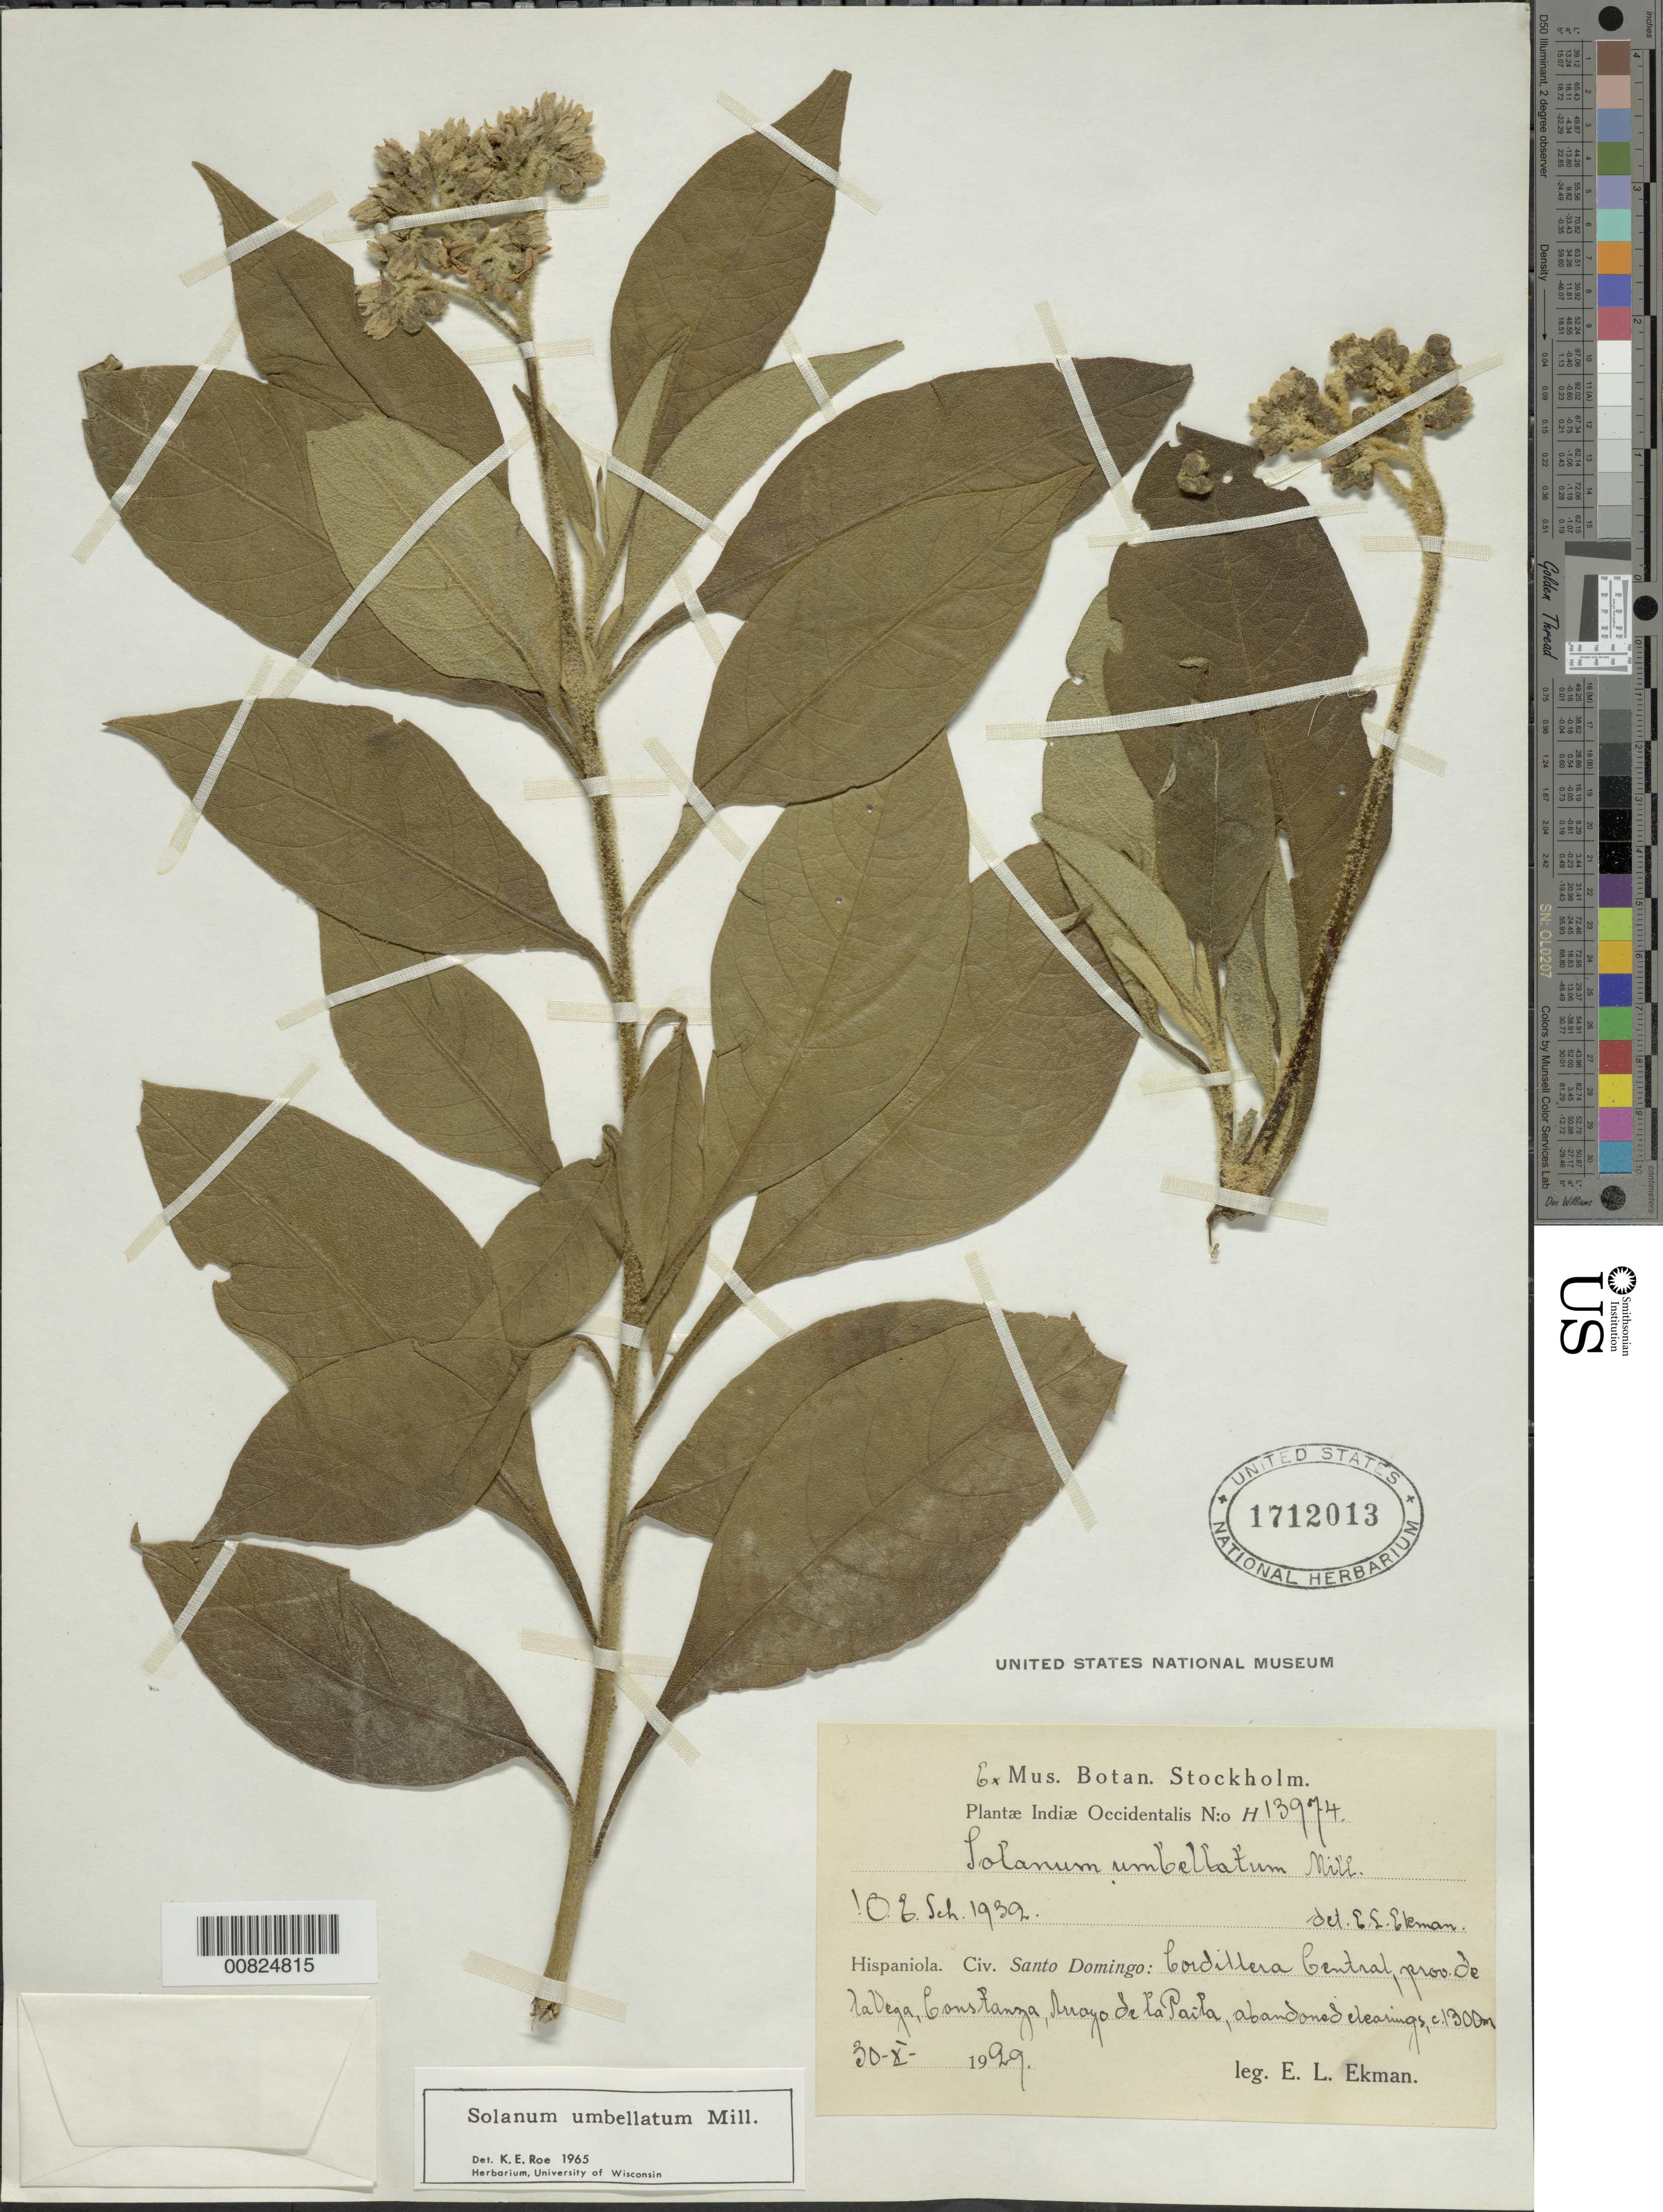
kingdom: Plantae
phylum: Tracheophyta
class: Magnoliopsida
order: Solanales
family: Solanaceae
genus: Solanum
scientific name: Solanum umbellatum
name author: Mill.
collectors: E. L. Ekman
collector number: H 13974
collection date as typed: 30 Oct 1929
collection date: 1929-10-30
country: Dominican Republic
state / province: La Vega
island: Hispaniola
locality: Cordillera Central, Constanza, Arroyo de la Paita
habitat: Abandoned clearings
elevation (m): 1300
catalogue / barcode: US 1712013